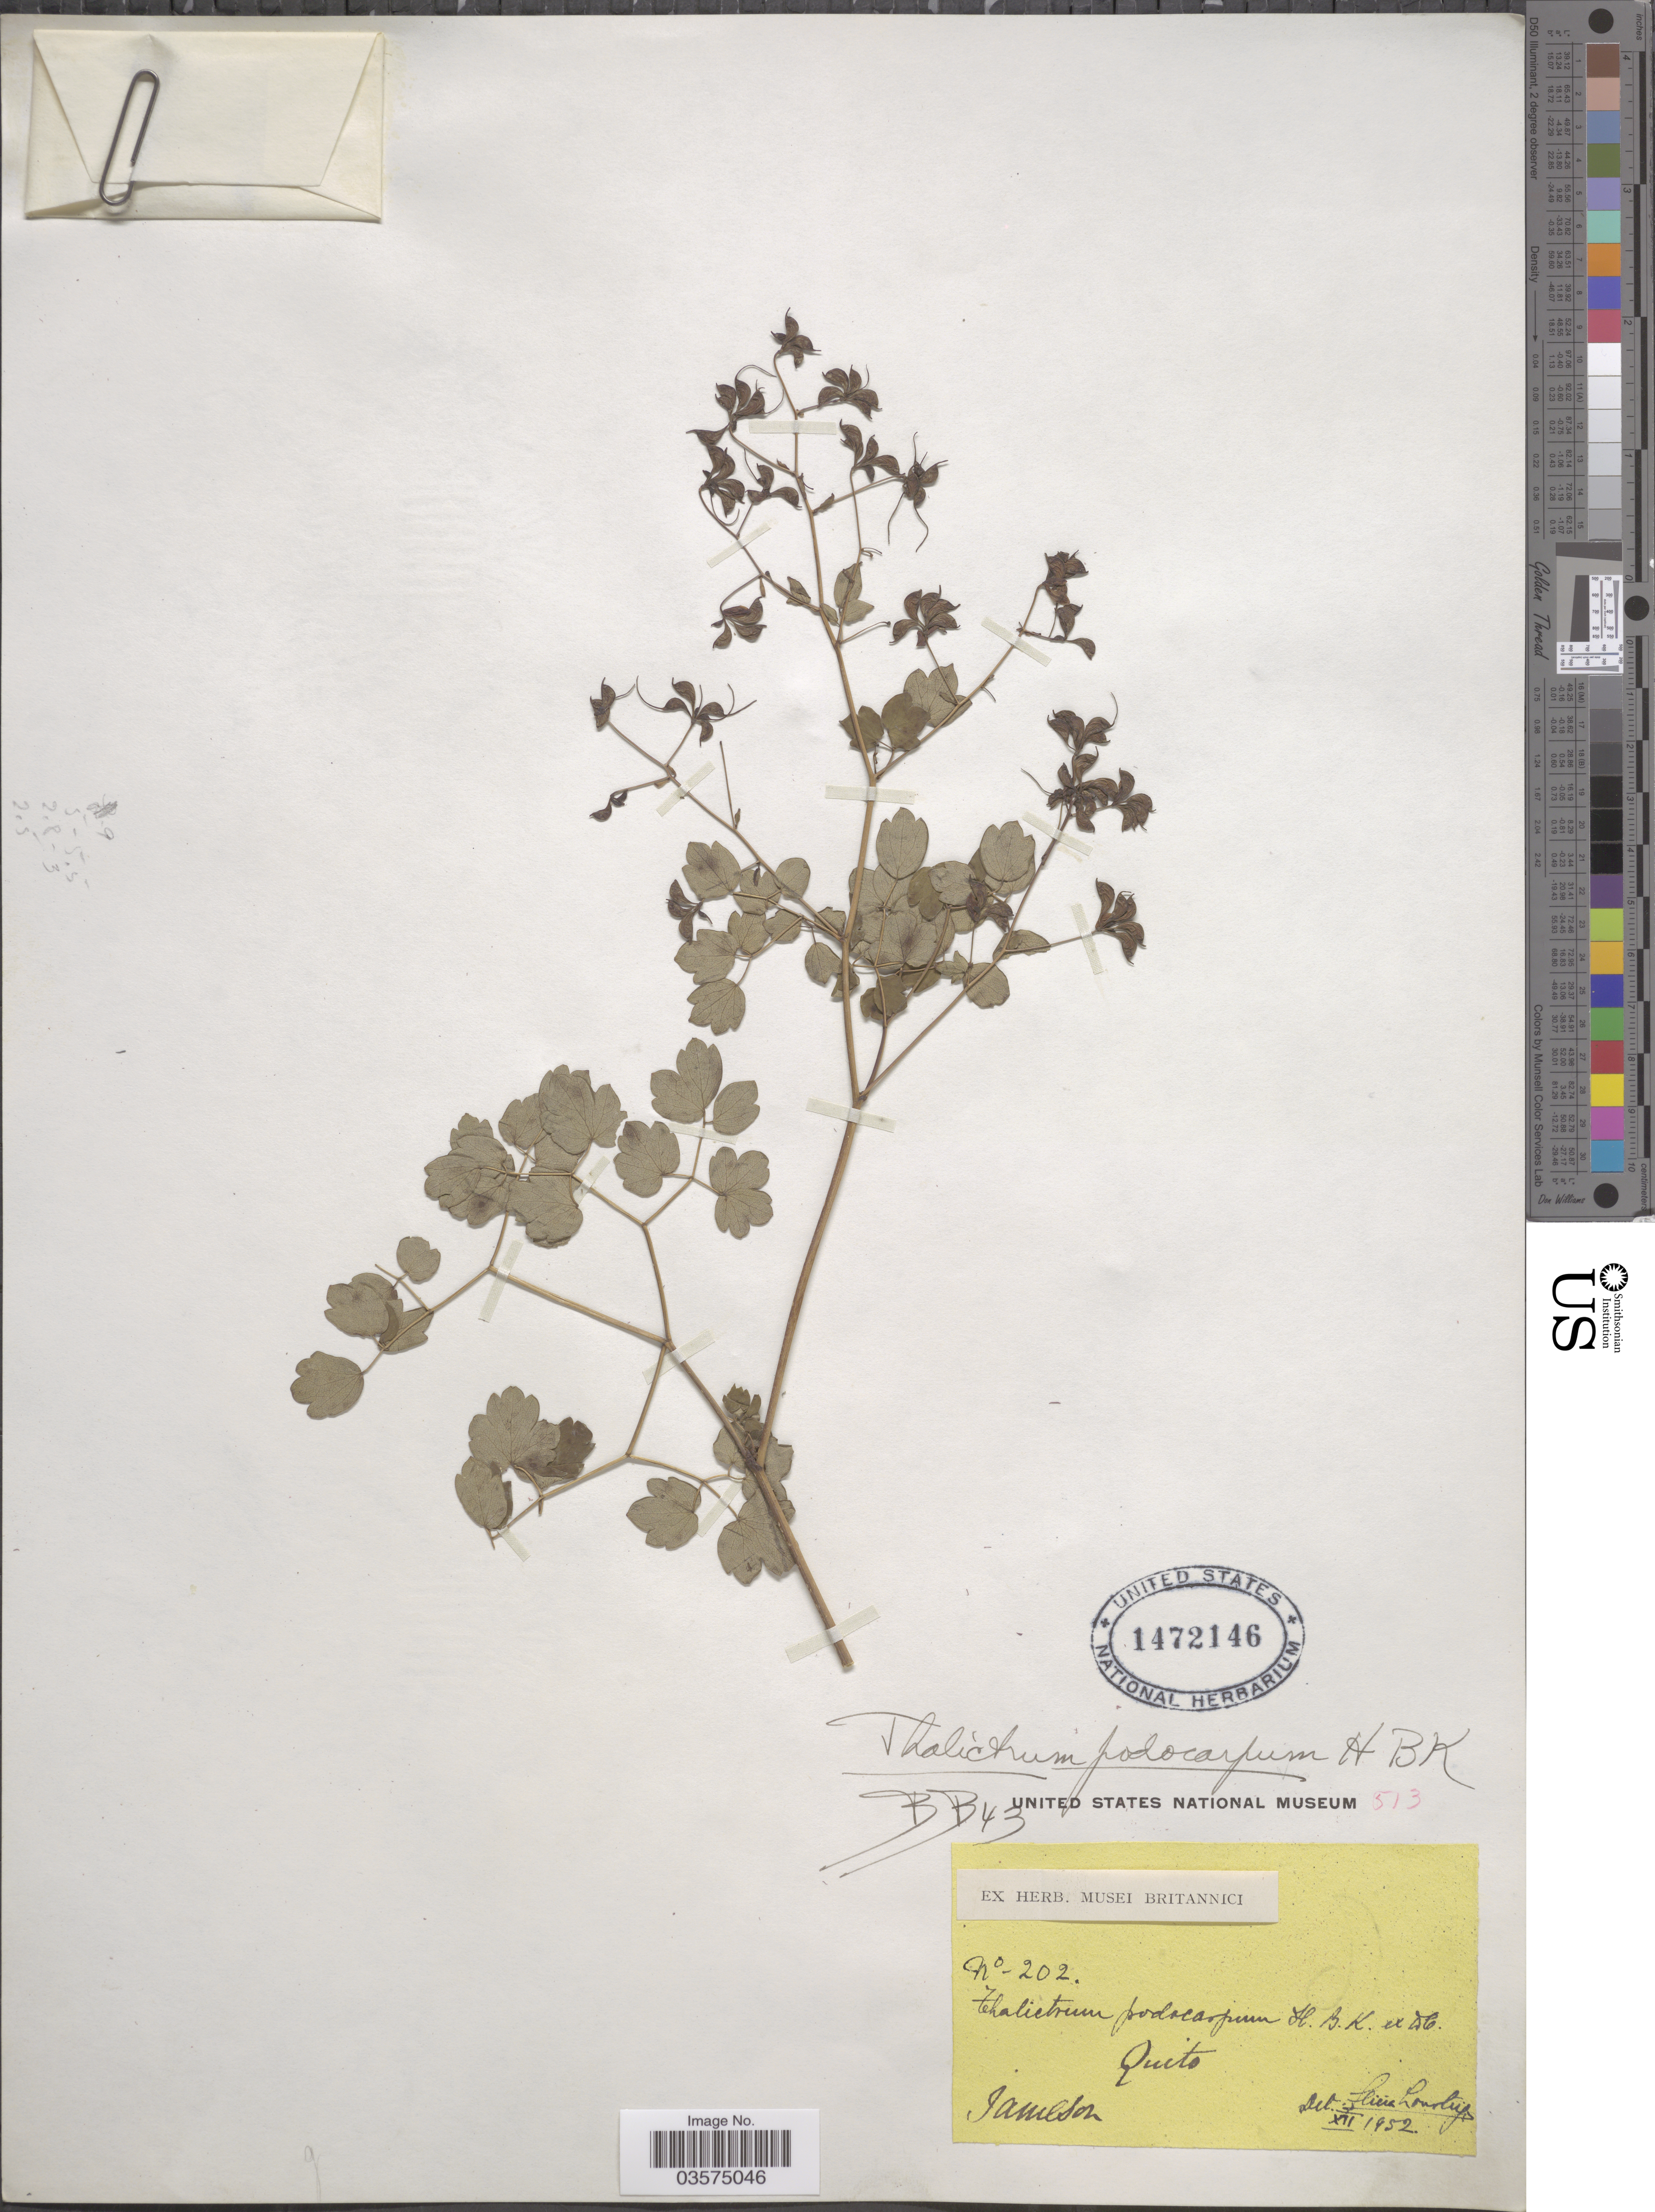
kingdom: Plantae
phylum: Tracheophyta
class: Magnoliopsida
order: Ranunculales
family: Ranunculaceae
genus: Thalictrum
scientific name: Thalictrum podocarpum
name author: Kunth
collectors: -- Jameson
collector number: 202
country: Ecuador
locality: Quito.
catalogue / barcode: US 1472146